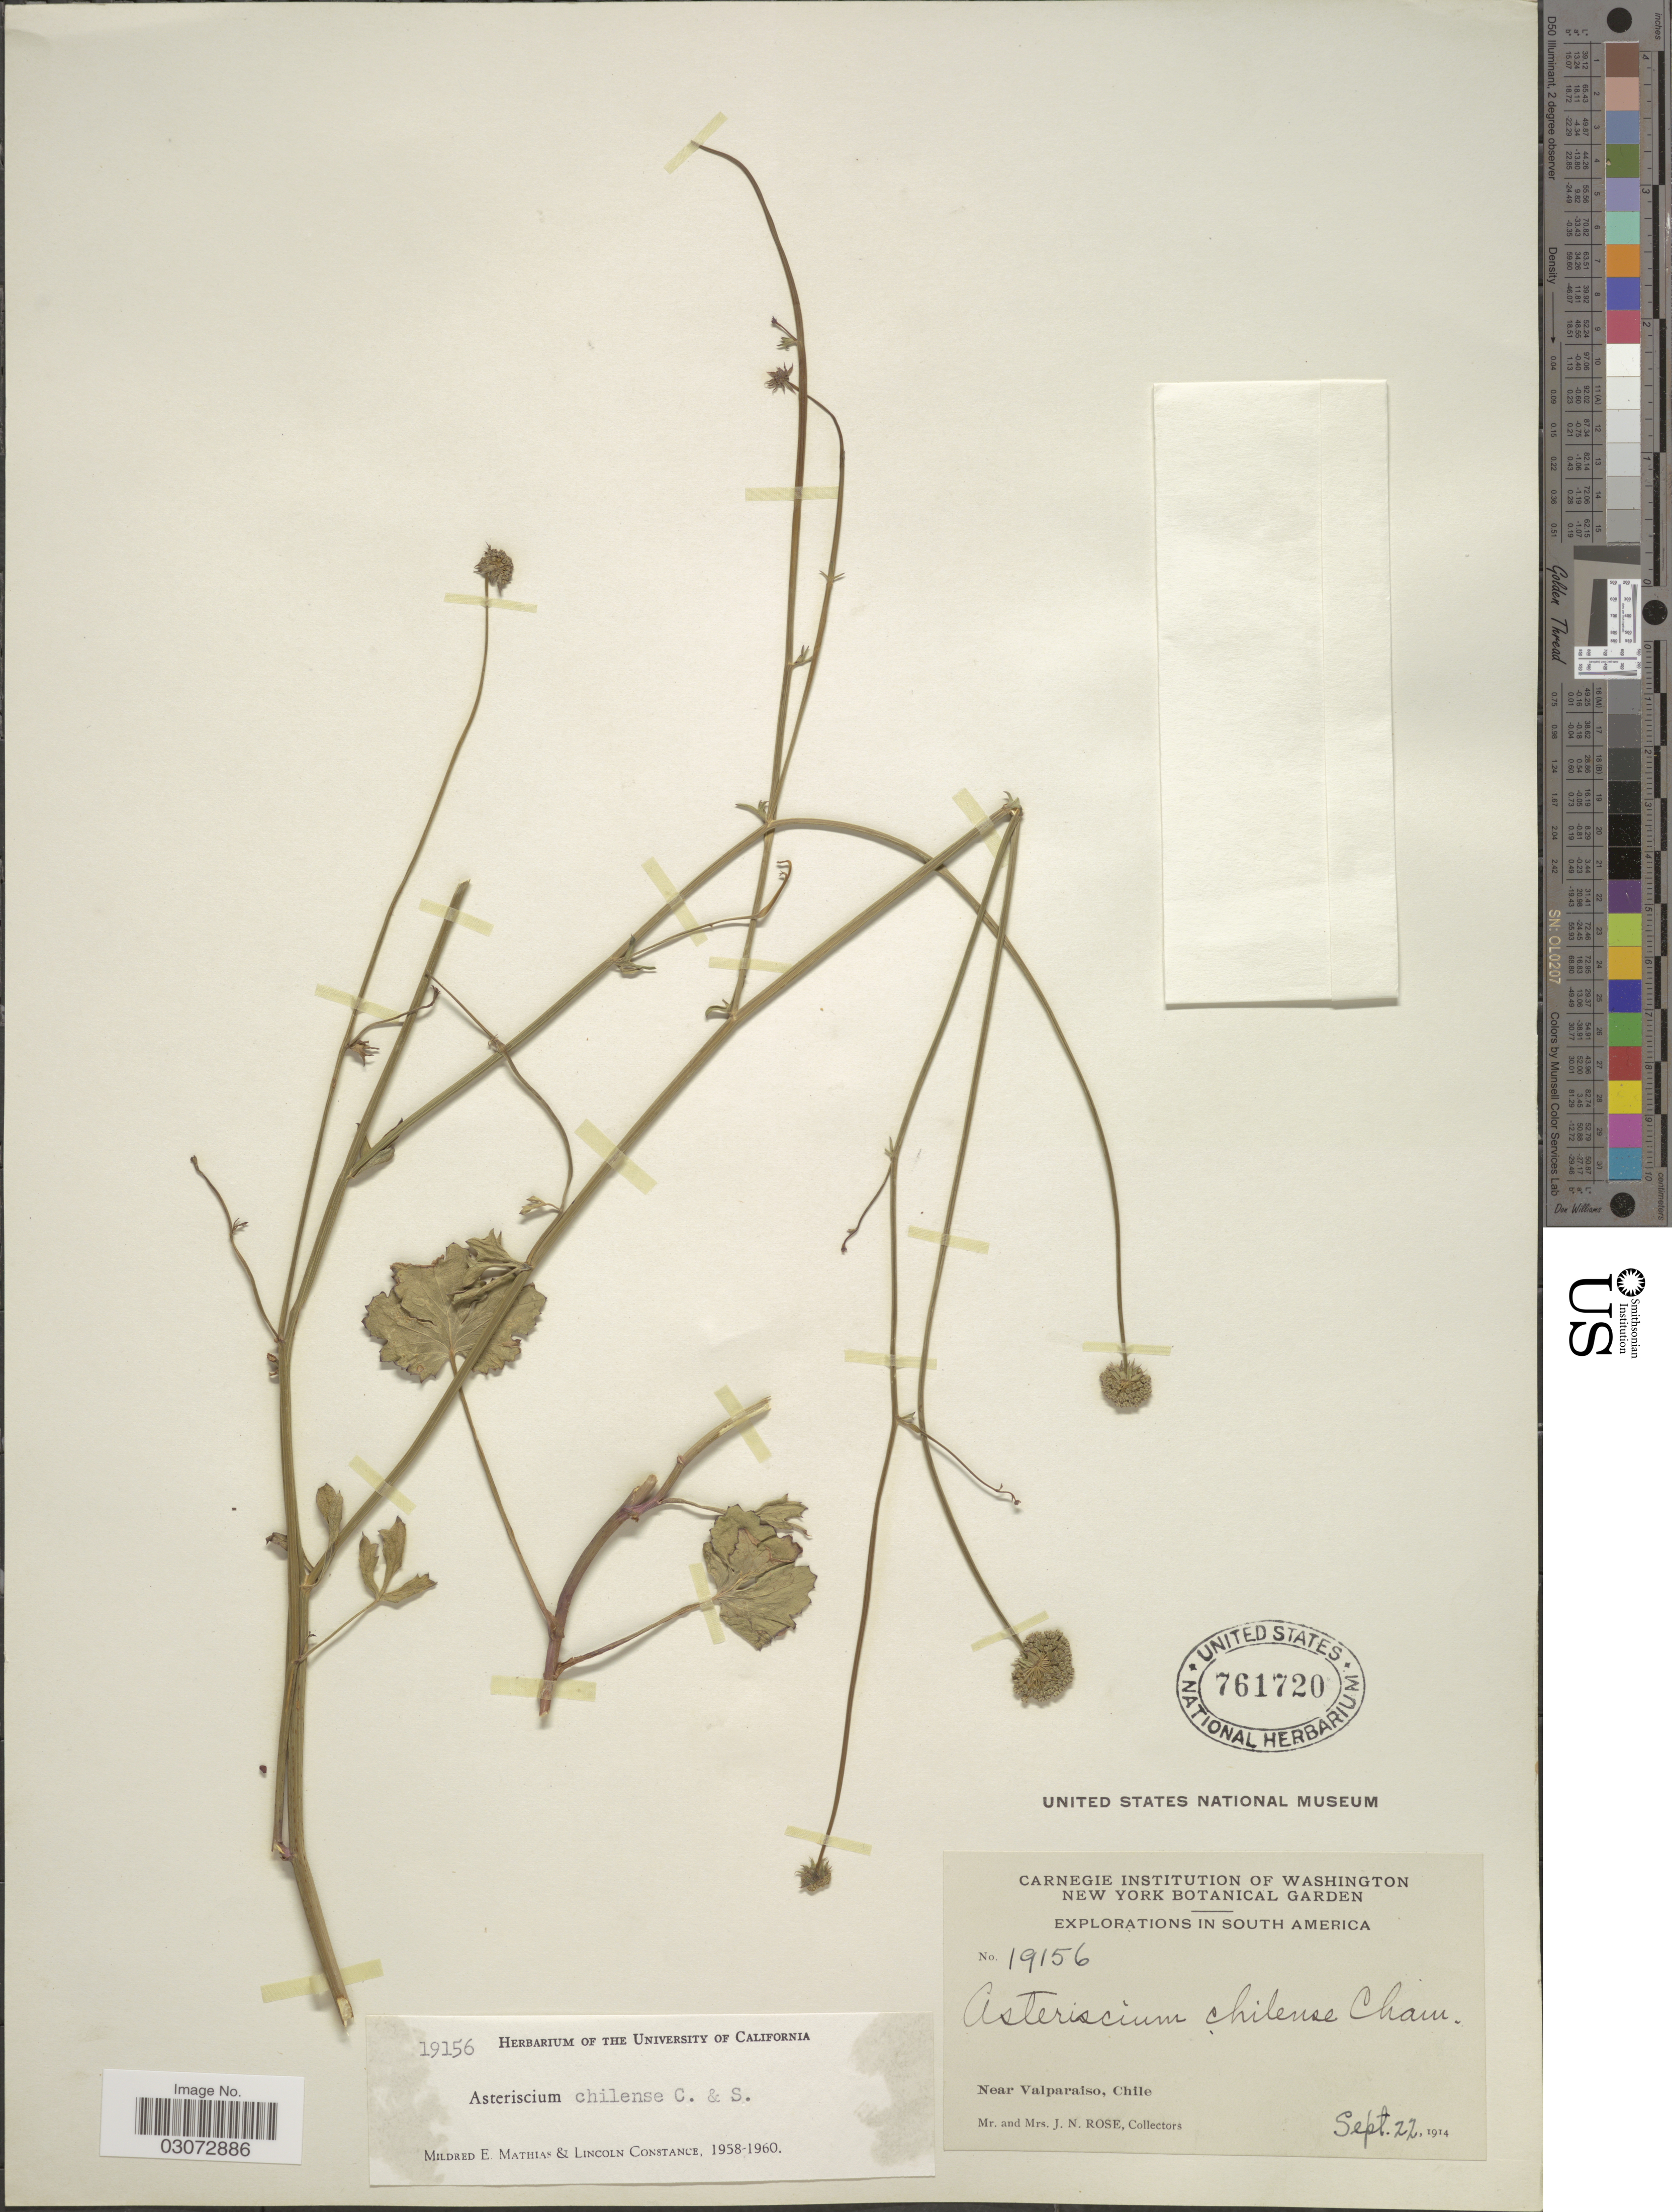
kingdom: Plantae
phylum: Tracheophyta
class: Magnoliopsida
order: Apiales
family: Apiaceae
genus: Asteriscium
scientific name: Asteriscium chilense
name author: Cham. & Schltdl.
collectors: J. N. Rose & L. B. Rose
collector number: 19156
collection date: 1914-09-22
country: Chile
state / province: Valparaíso (V)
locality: Near Valparaiso.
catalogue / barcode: US 761720